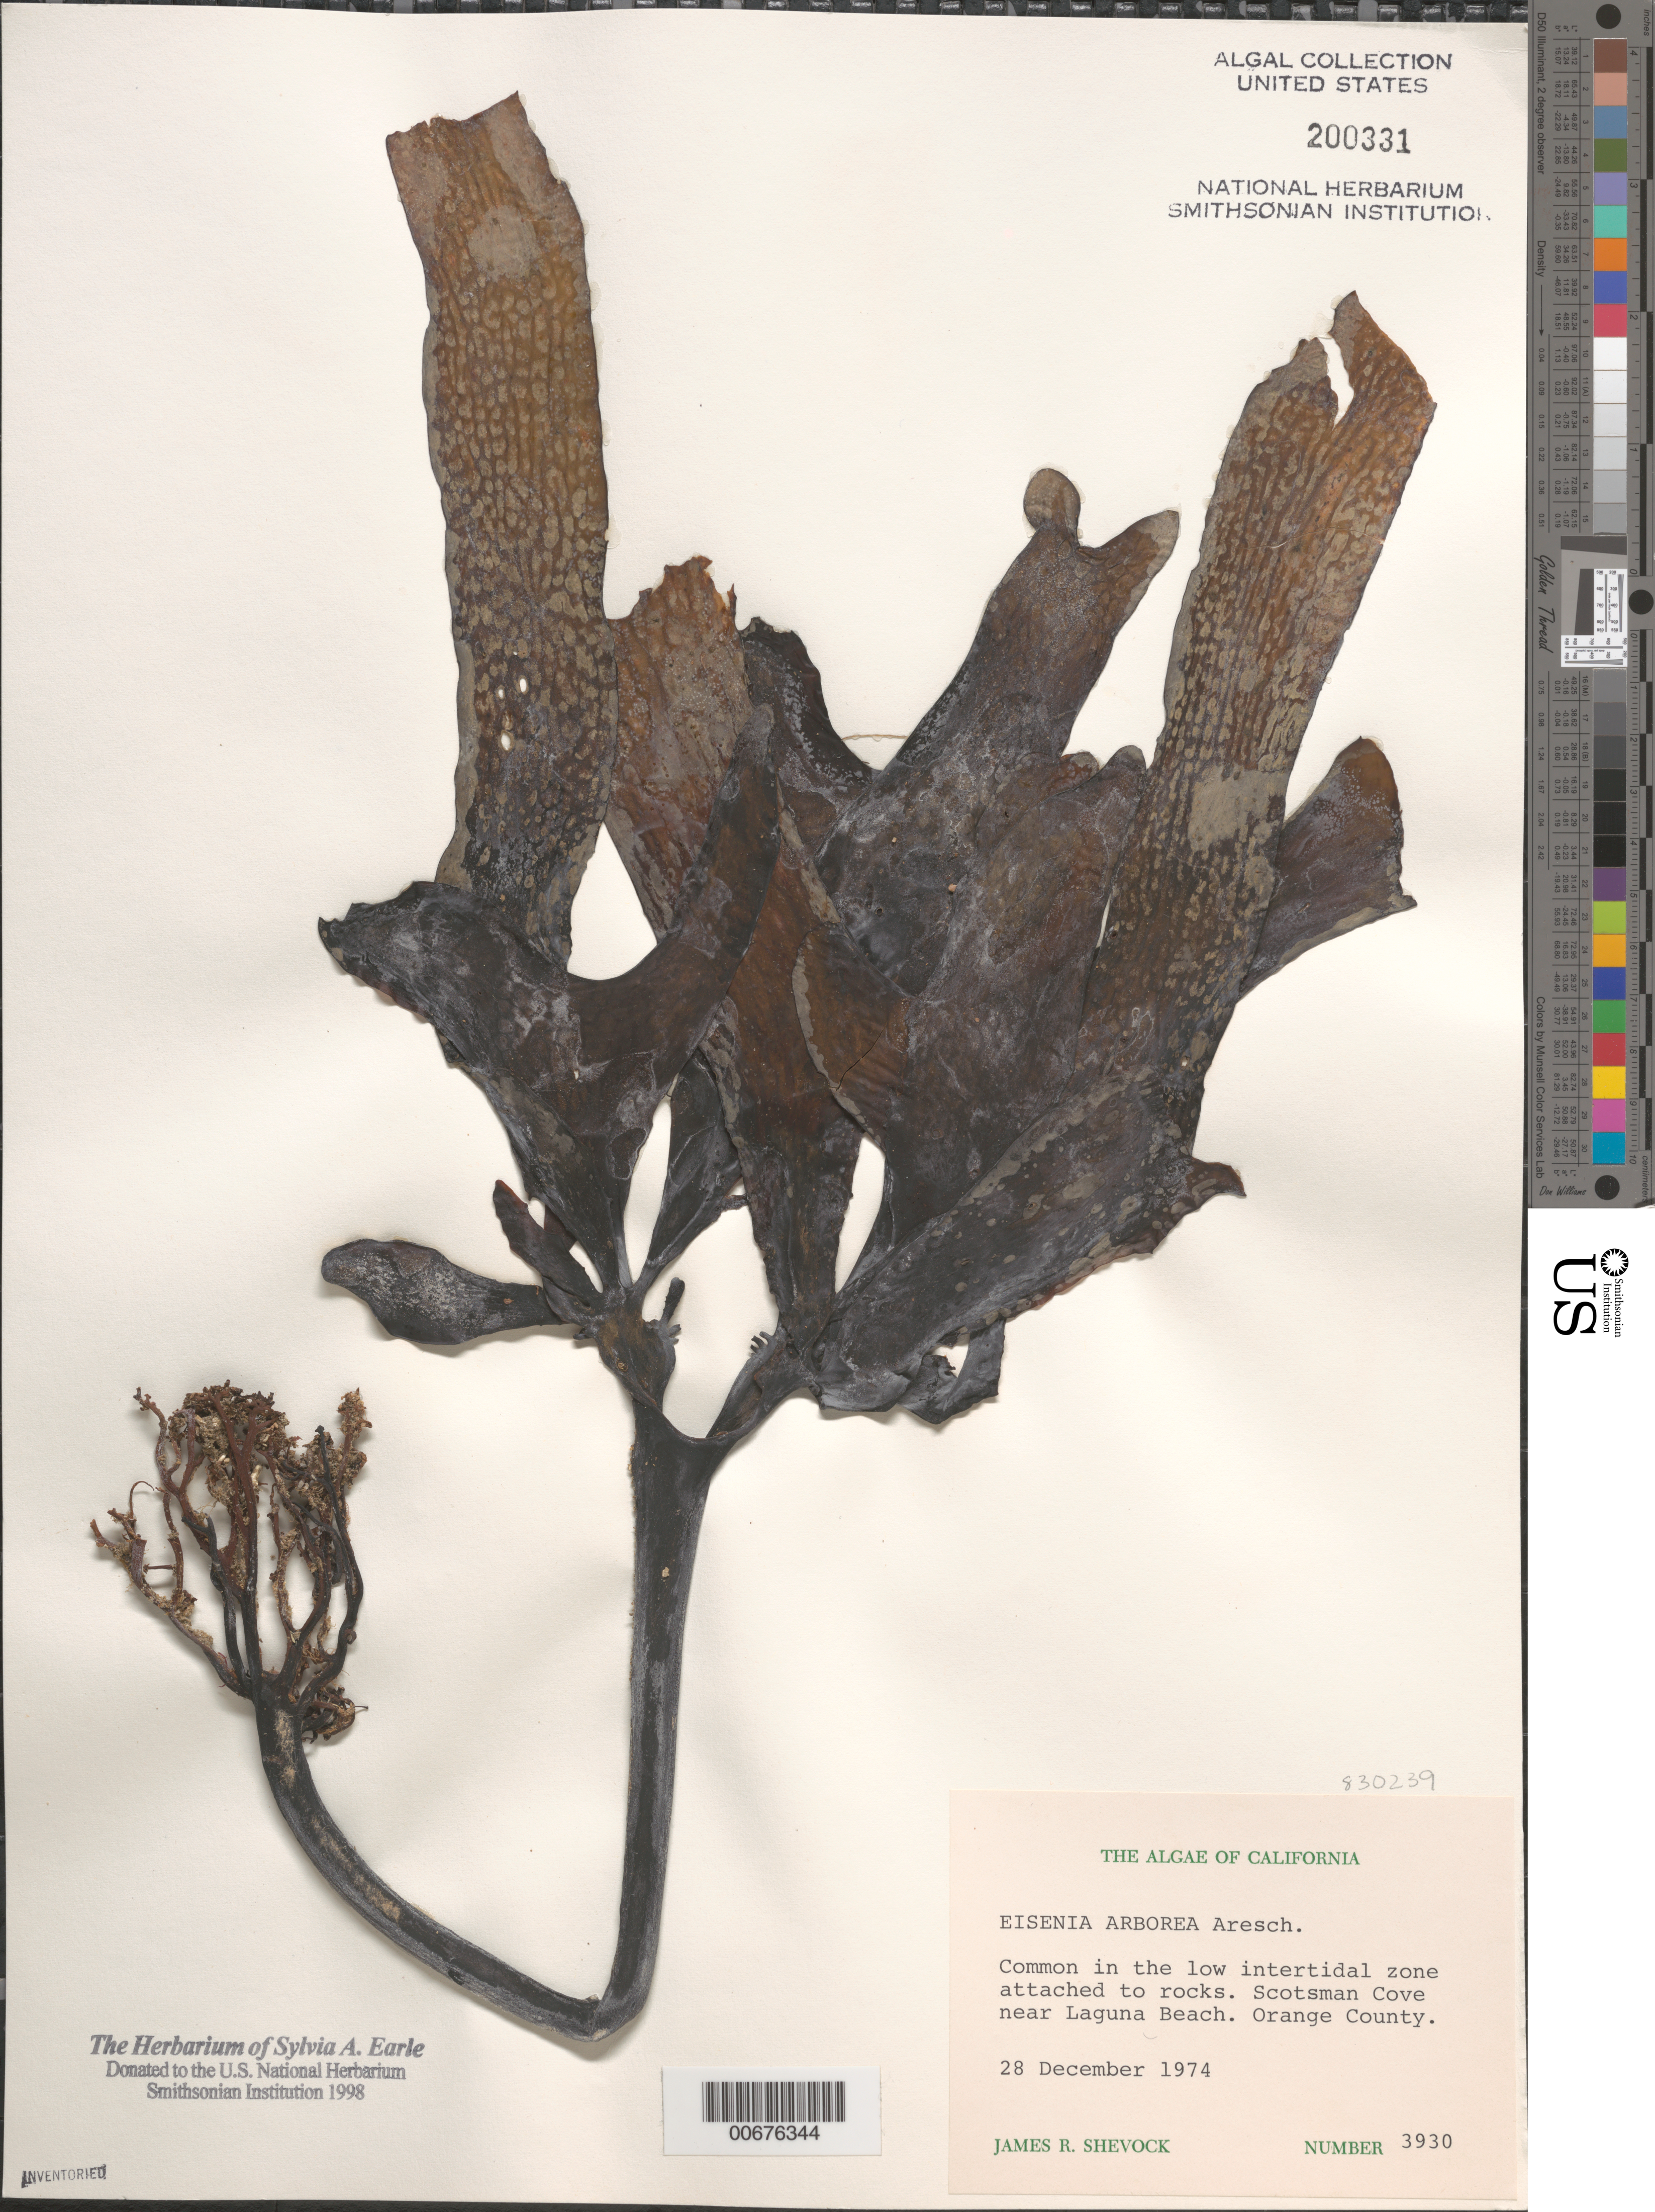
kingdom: Chromista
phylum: Ochrophyta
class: Phaeophyceae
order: Laminariales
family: Lessoniaceae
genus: Eisenia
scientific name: Eisenia arborea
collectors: J. R. Shevock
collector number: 3930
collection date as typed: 28 Dec 1974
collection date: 1974-12-28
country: United States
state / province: California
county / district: Orange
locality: Scotsman Cove, near Laguna Beach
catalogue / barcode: US 200331